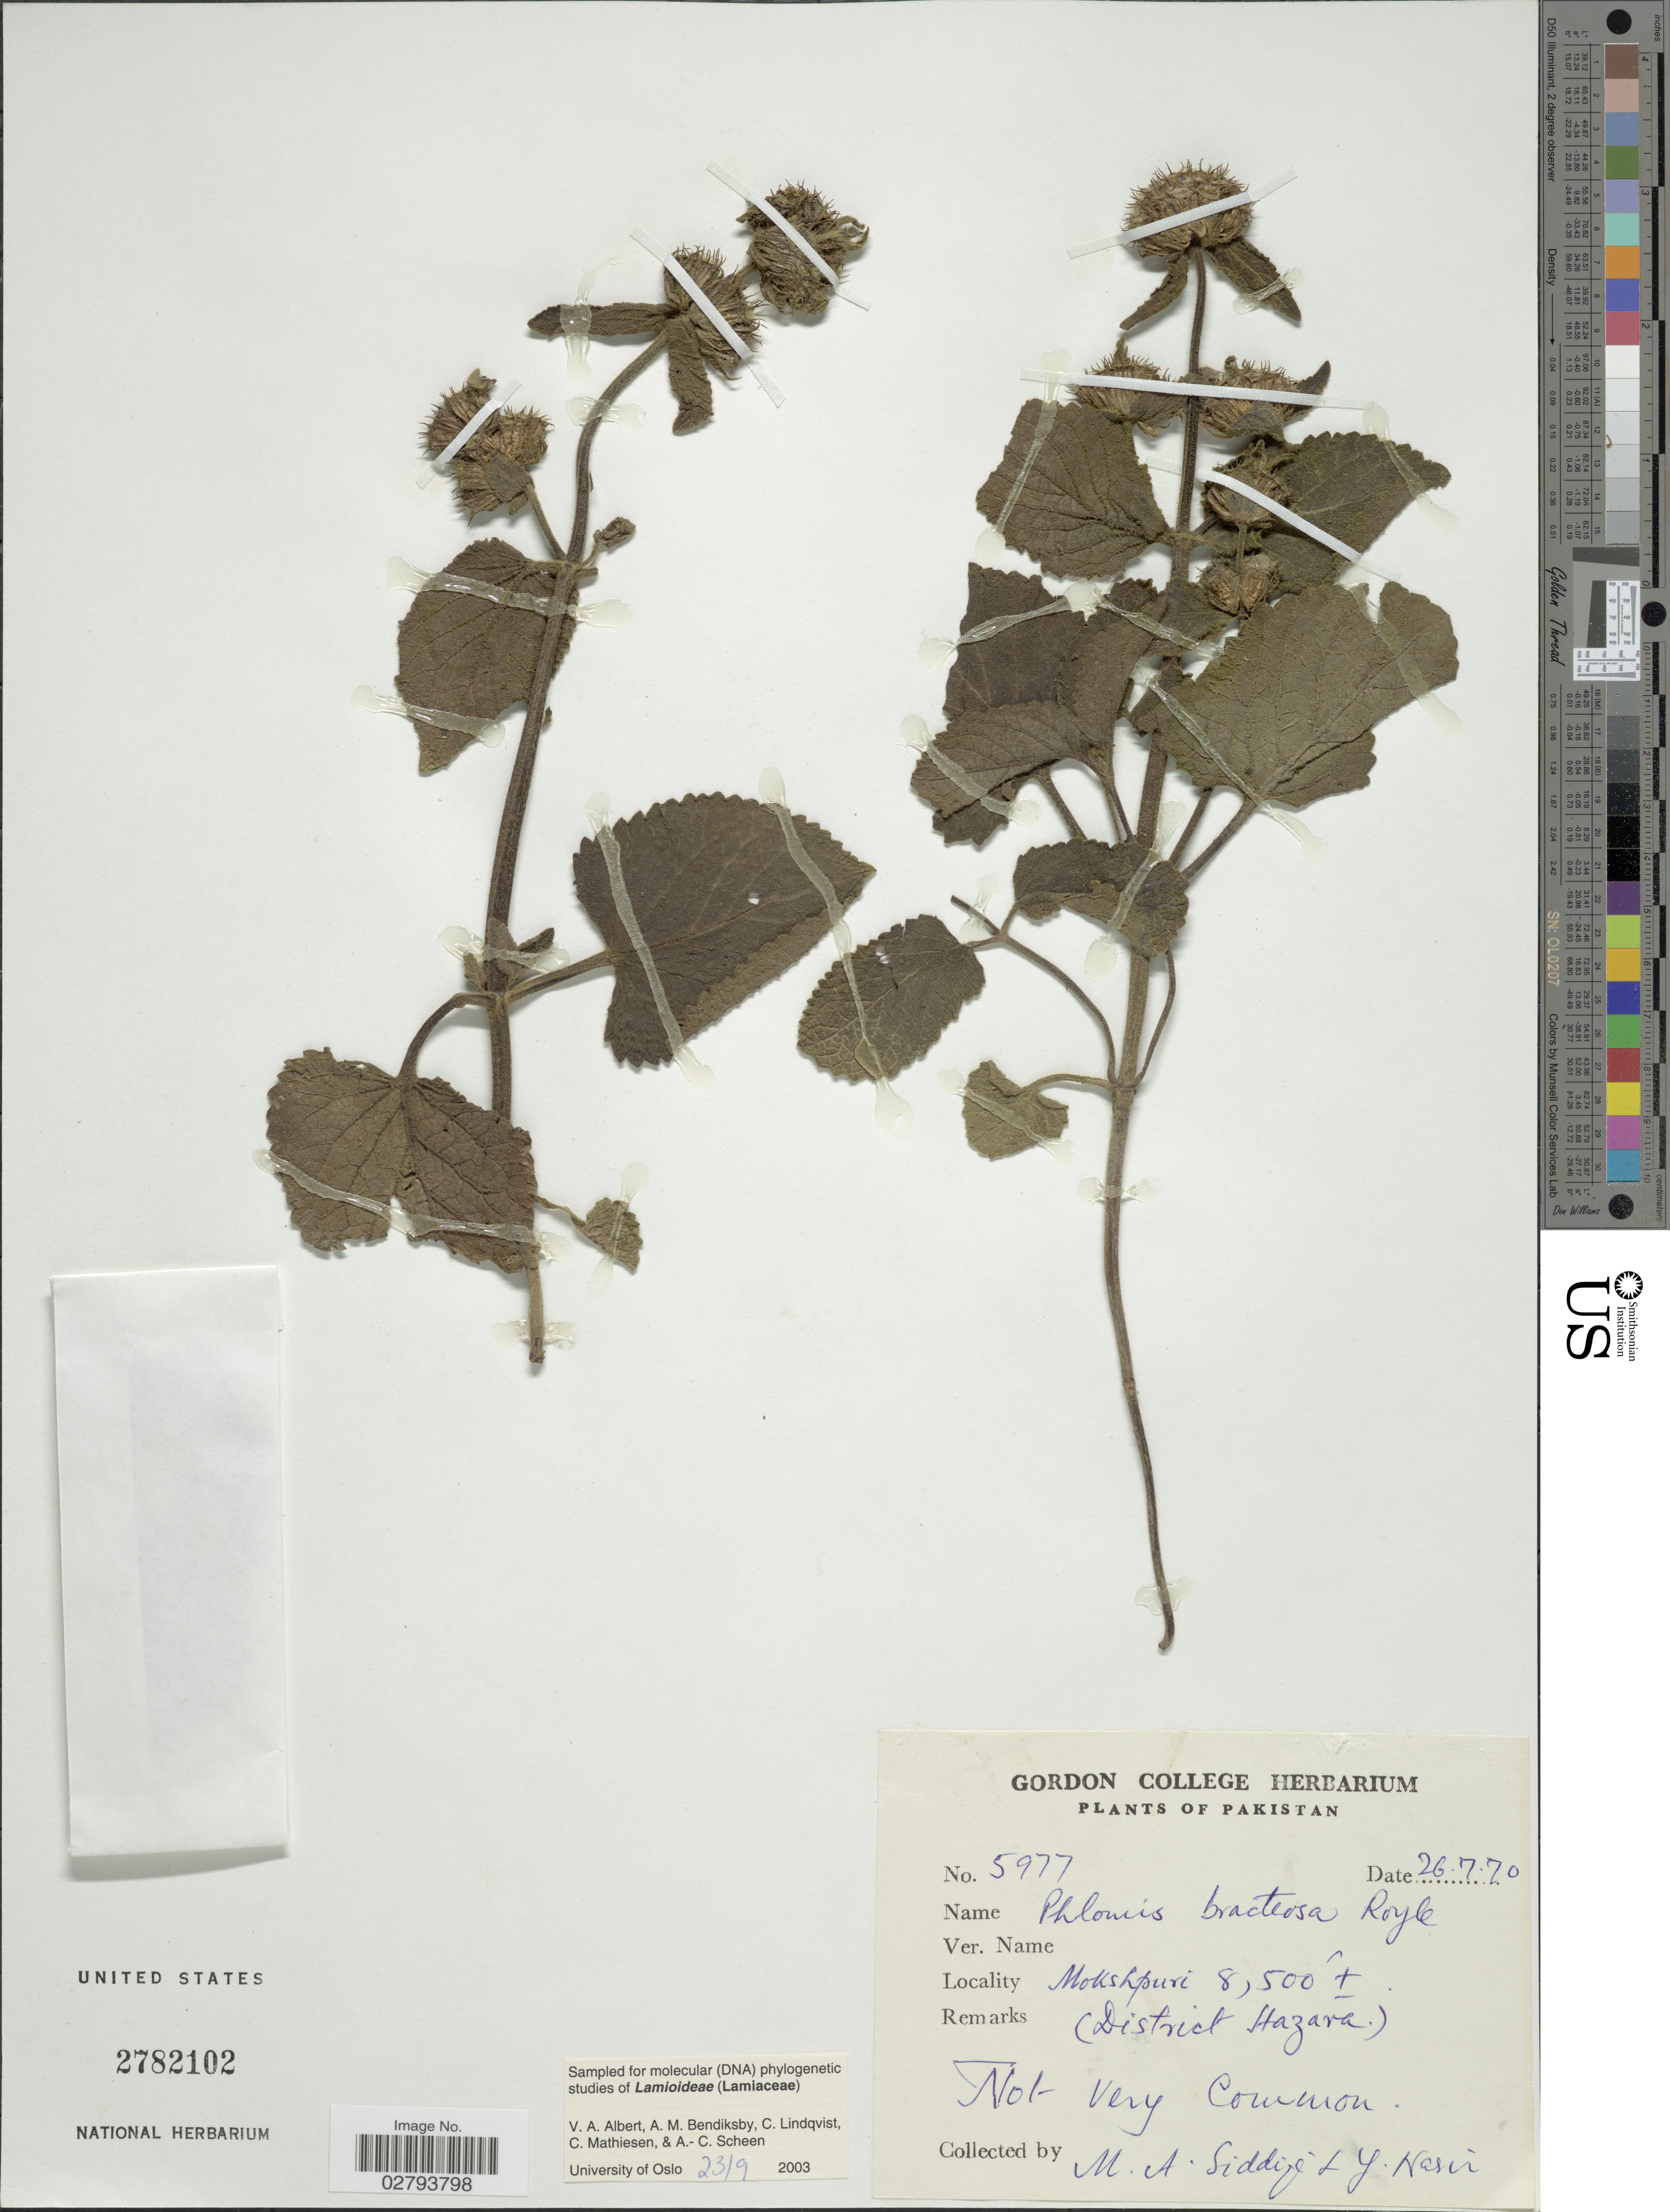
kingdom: Plantae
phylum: Tracheophyta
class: Magnoliopsida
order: Lamiales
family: Lamiaceae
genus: Phlomoides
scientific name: Phlomoides bracteosa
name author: (Royle ex Benth.) Kamelin & Makhm.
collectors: M. Siddiqi & Y. Nasir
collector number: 5977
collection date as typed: Transcribed d/m/y: 26/7/70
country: Pakistan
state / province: Khyber Pakhtunkhwa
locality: Mokshpuri [interpreted] (District Hazara).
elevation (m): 2591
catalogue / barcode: US 2782102